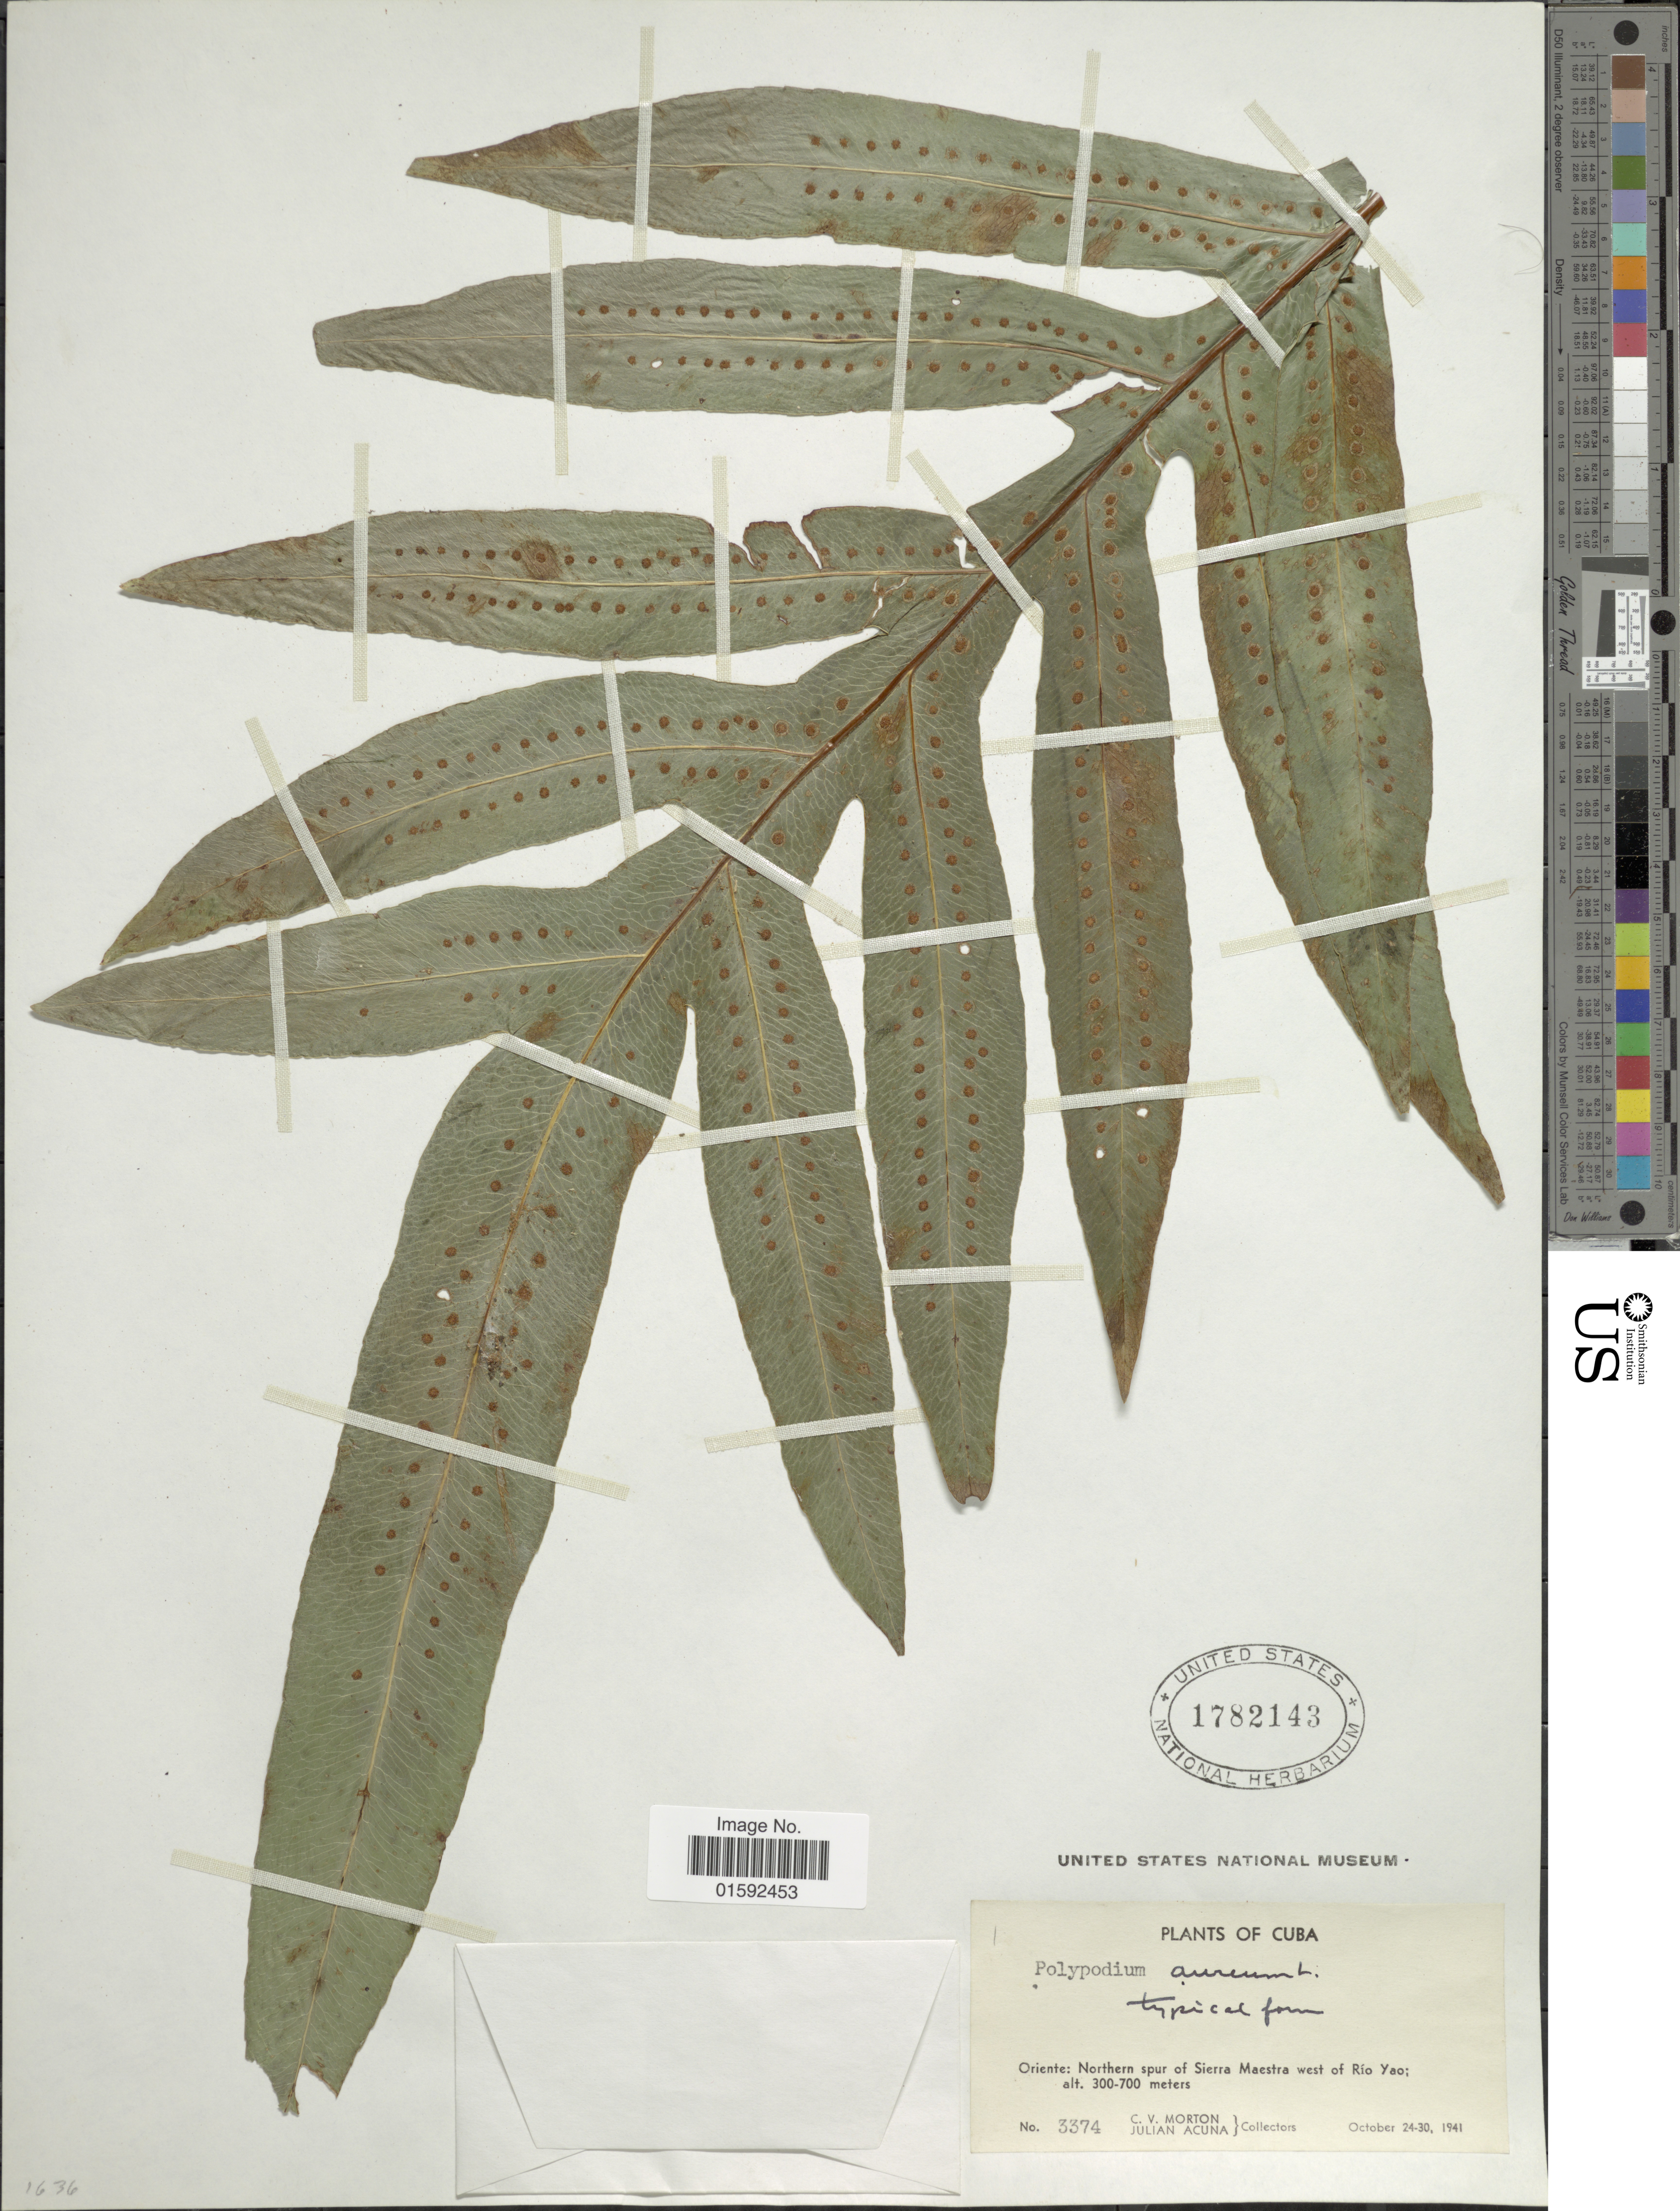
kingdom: Plantae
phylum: Tracheophyta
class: Polypodiopsida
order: Polypodiales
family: Polypodiaceae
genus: Phlebodium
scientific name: Phlebodium pseudoaureum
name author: (Cav.) Lellinger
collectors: C. V. Morton & J. B. Acuña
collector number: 3374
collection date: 1941-10-24/1941-10-30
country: Cuba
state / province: Oriente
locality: Cuba, Oriente: Northern spur of Sierra Maestra west of Río Yao.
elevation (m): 300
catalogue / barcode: US 1782143